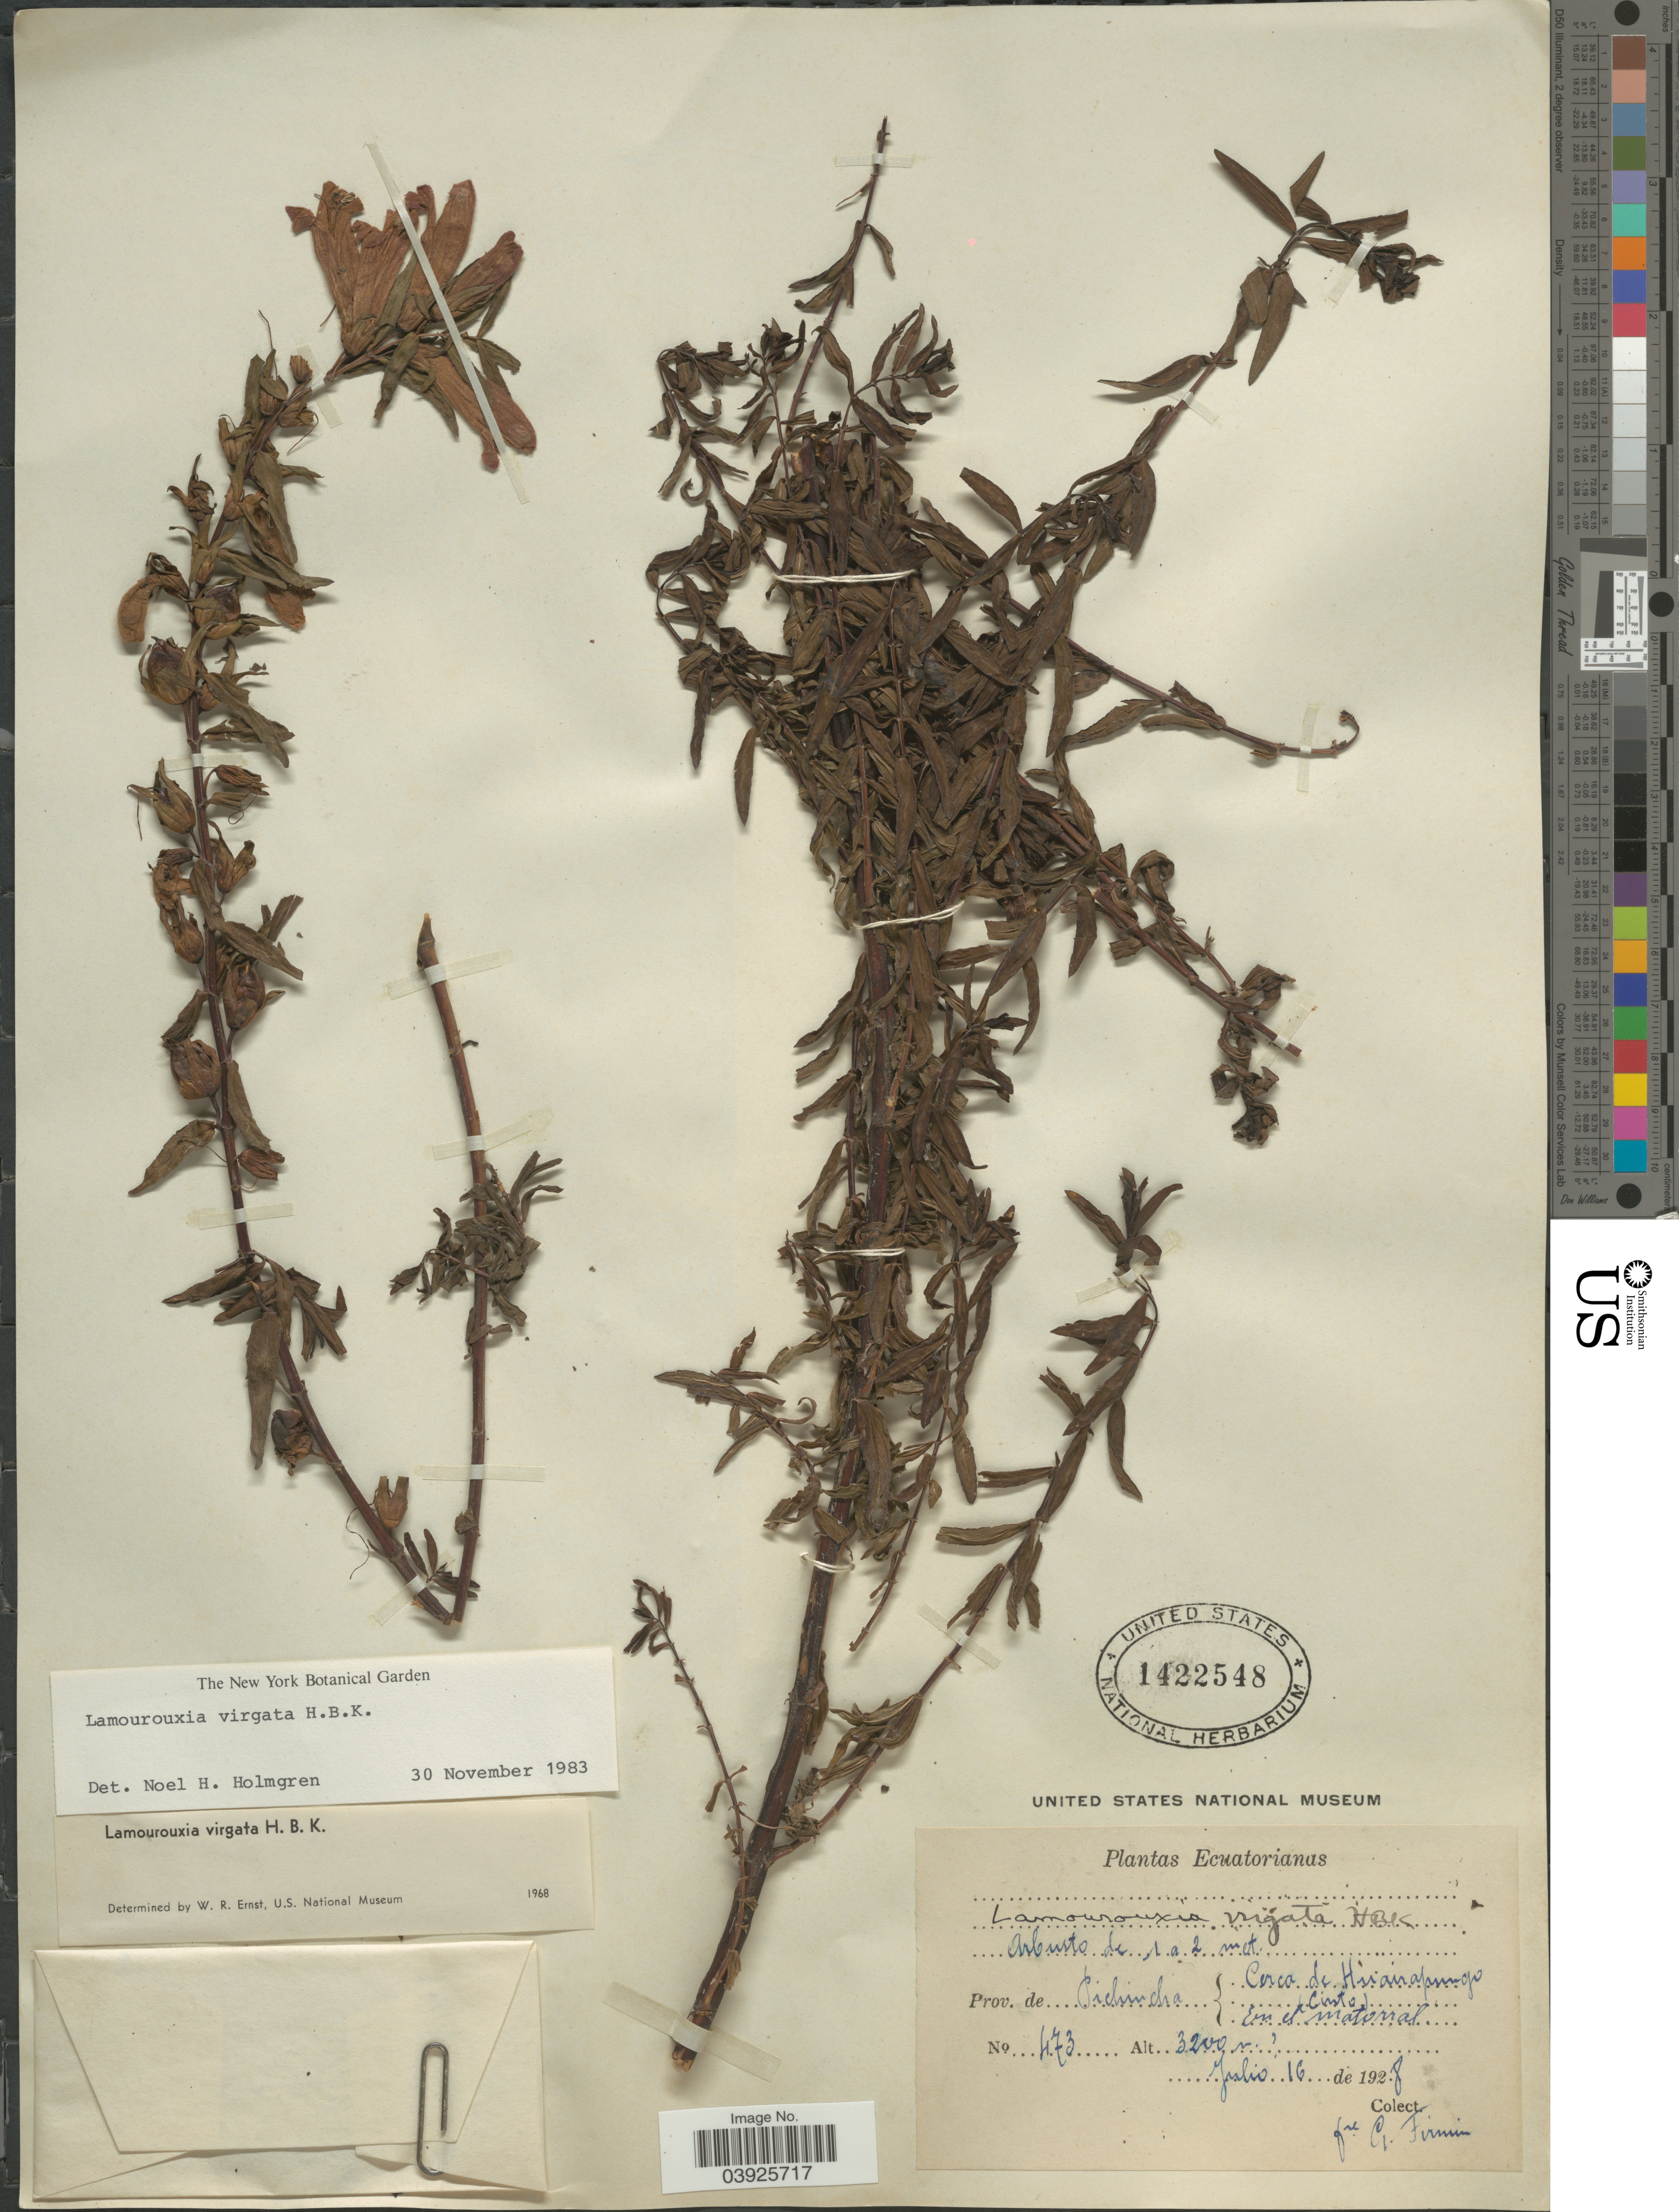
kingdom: Plantae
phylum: Tracheophyta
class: Magnoliopsida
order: Lamiales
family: Orobanchaceae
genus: Lamourouxia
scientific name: Lamourouxia virgata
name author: Kunth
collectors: F. Firmin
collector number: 473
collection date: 1928-07-16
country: Ecuador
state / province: Pichincha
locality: Cerca de Huairapungo (Cinto) En el Matorral.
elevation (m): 3200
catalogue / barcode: US 1422548